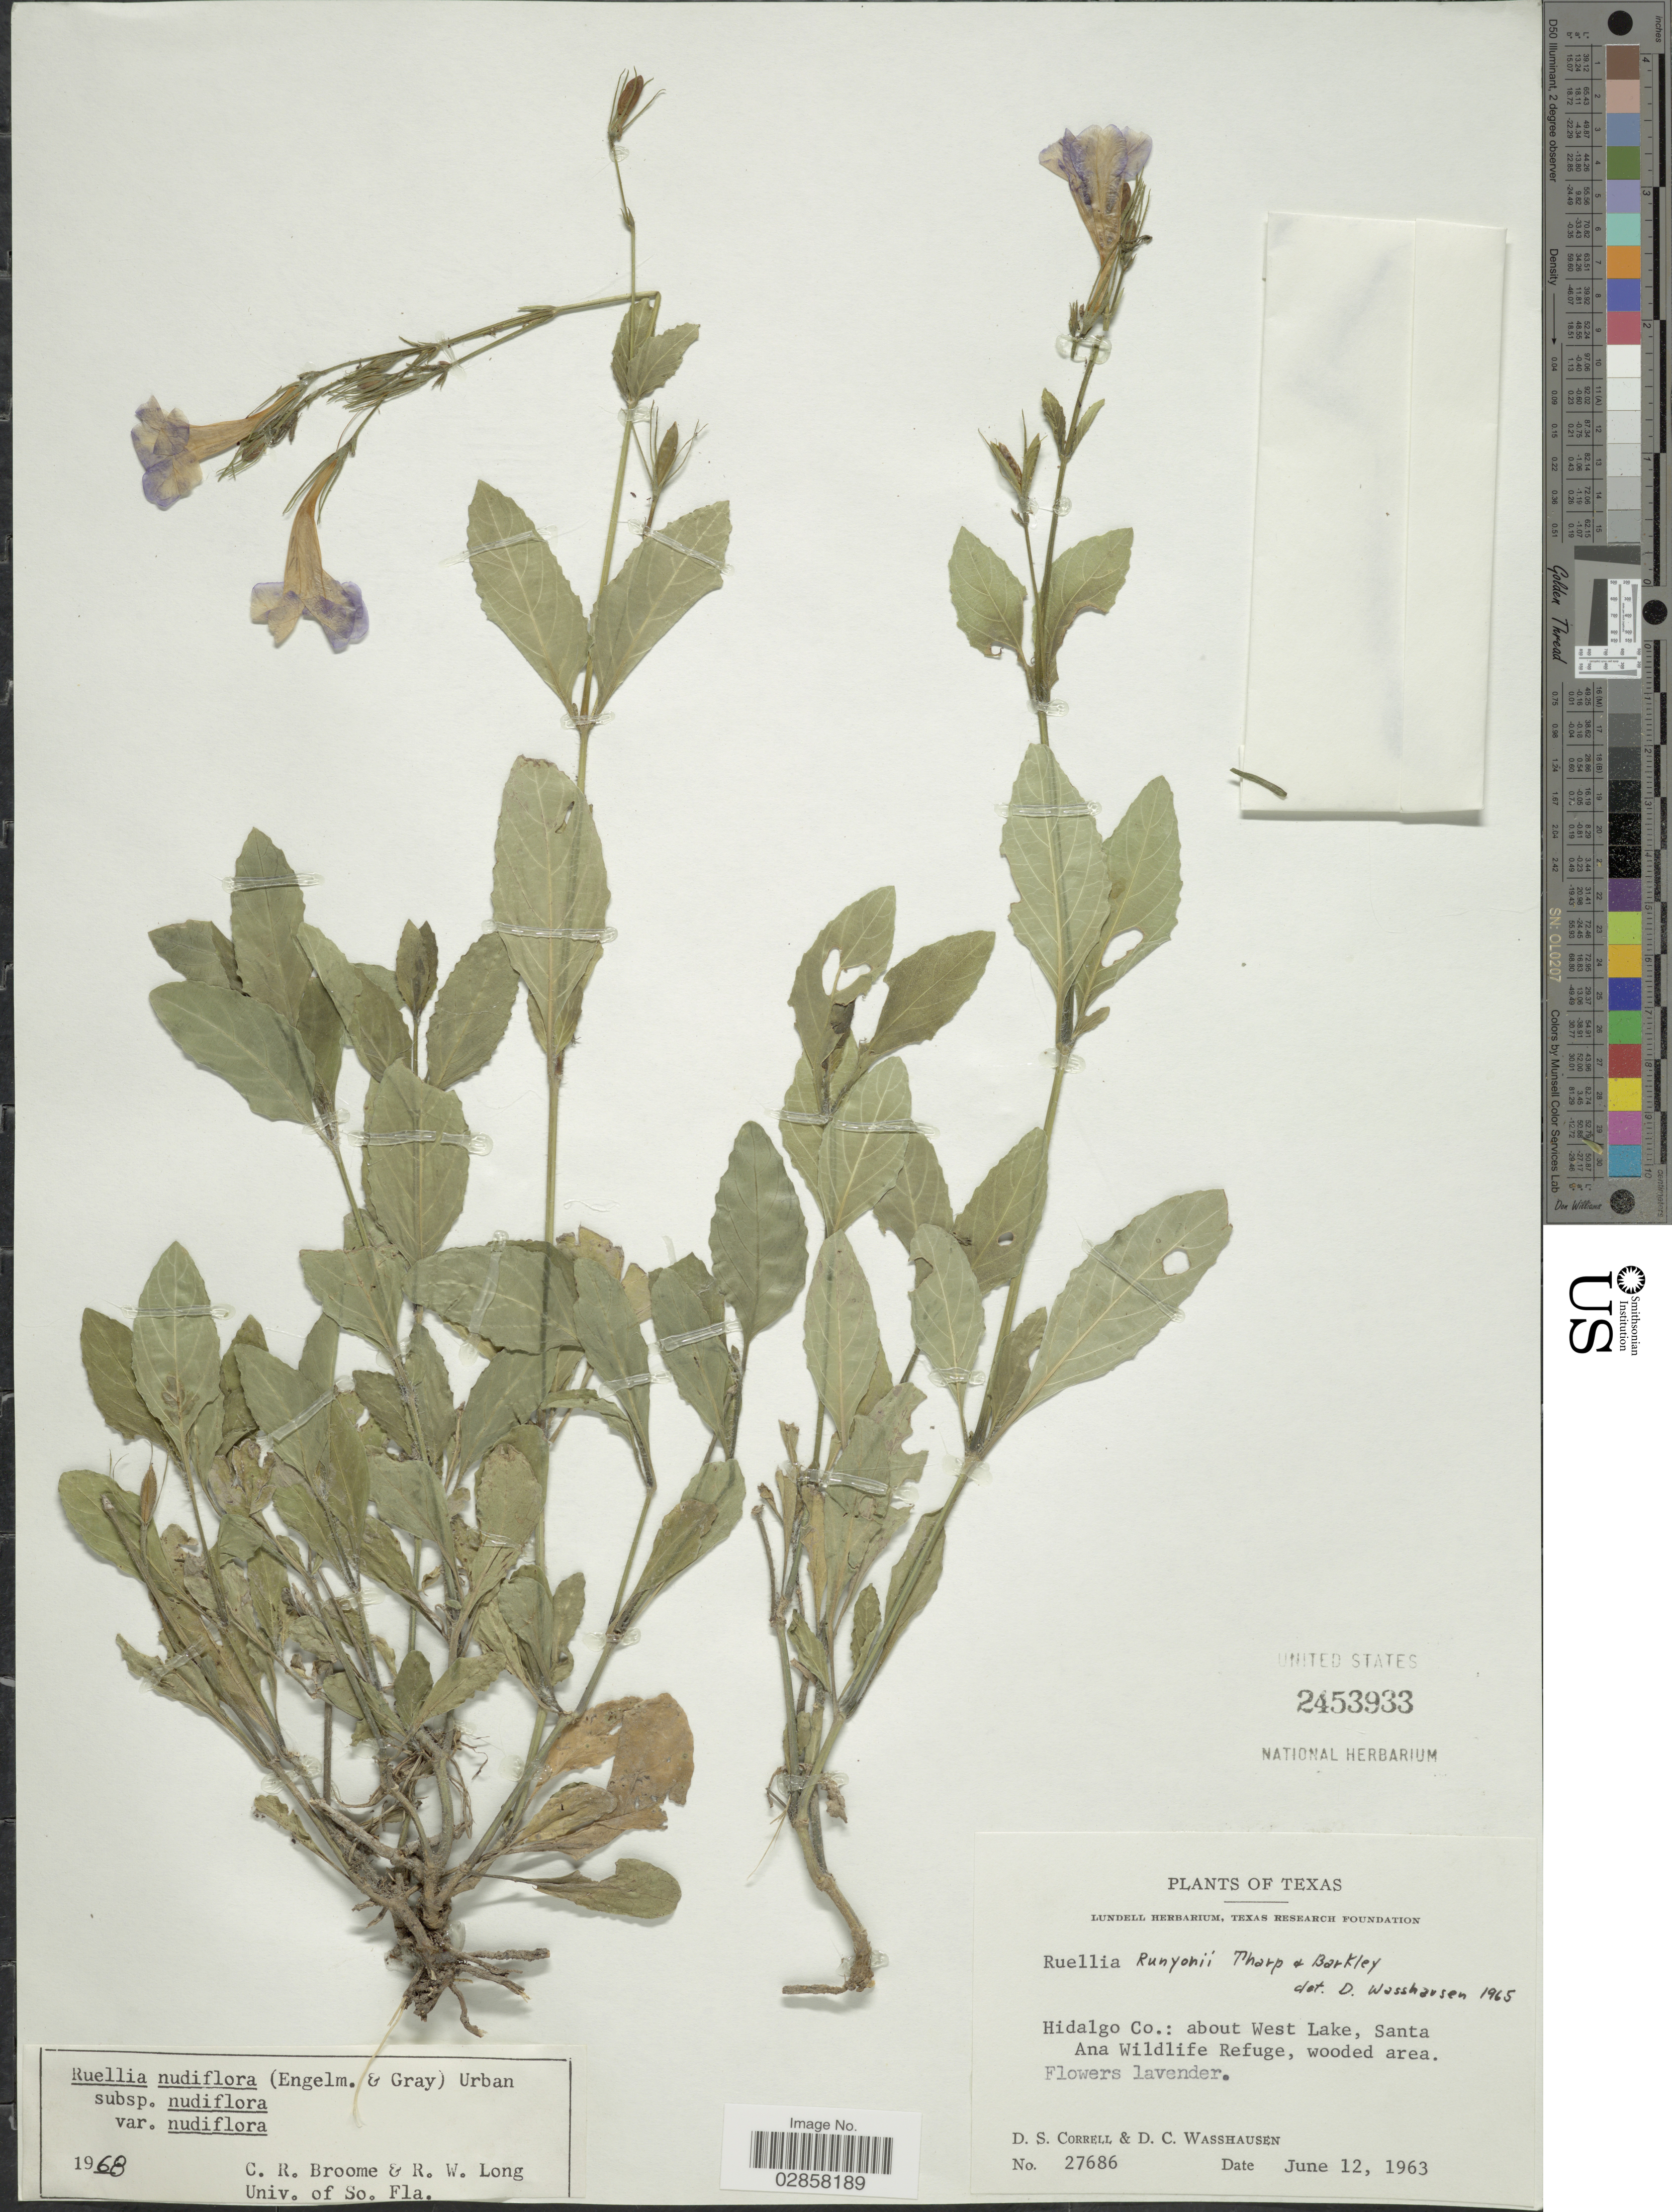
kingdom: Plantae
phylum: Tracheophyta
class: Magnoliopsida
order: Lamiales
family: Acanthaceae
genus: Ruellia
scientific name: Ruellia runyonii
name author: Tharp & F.A. Barkley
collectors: D. S. Correll & D. C. Wasshausen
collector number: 27686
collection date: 1963-06-12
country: United States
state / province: Texas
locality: Hidalgo Co.: about West Lake, Santa Ana Wildlife Refuge.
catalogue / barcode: US 2453933